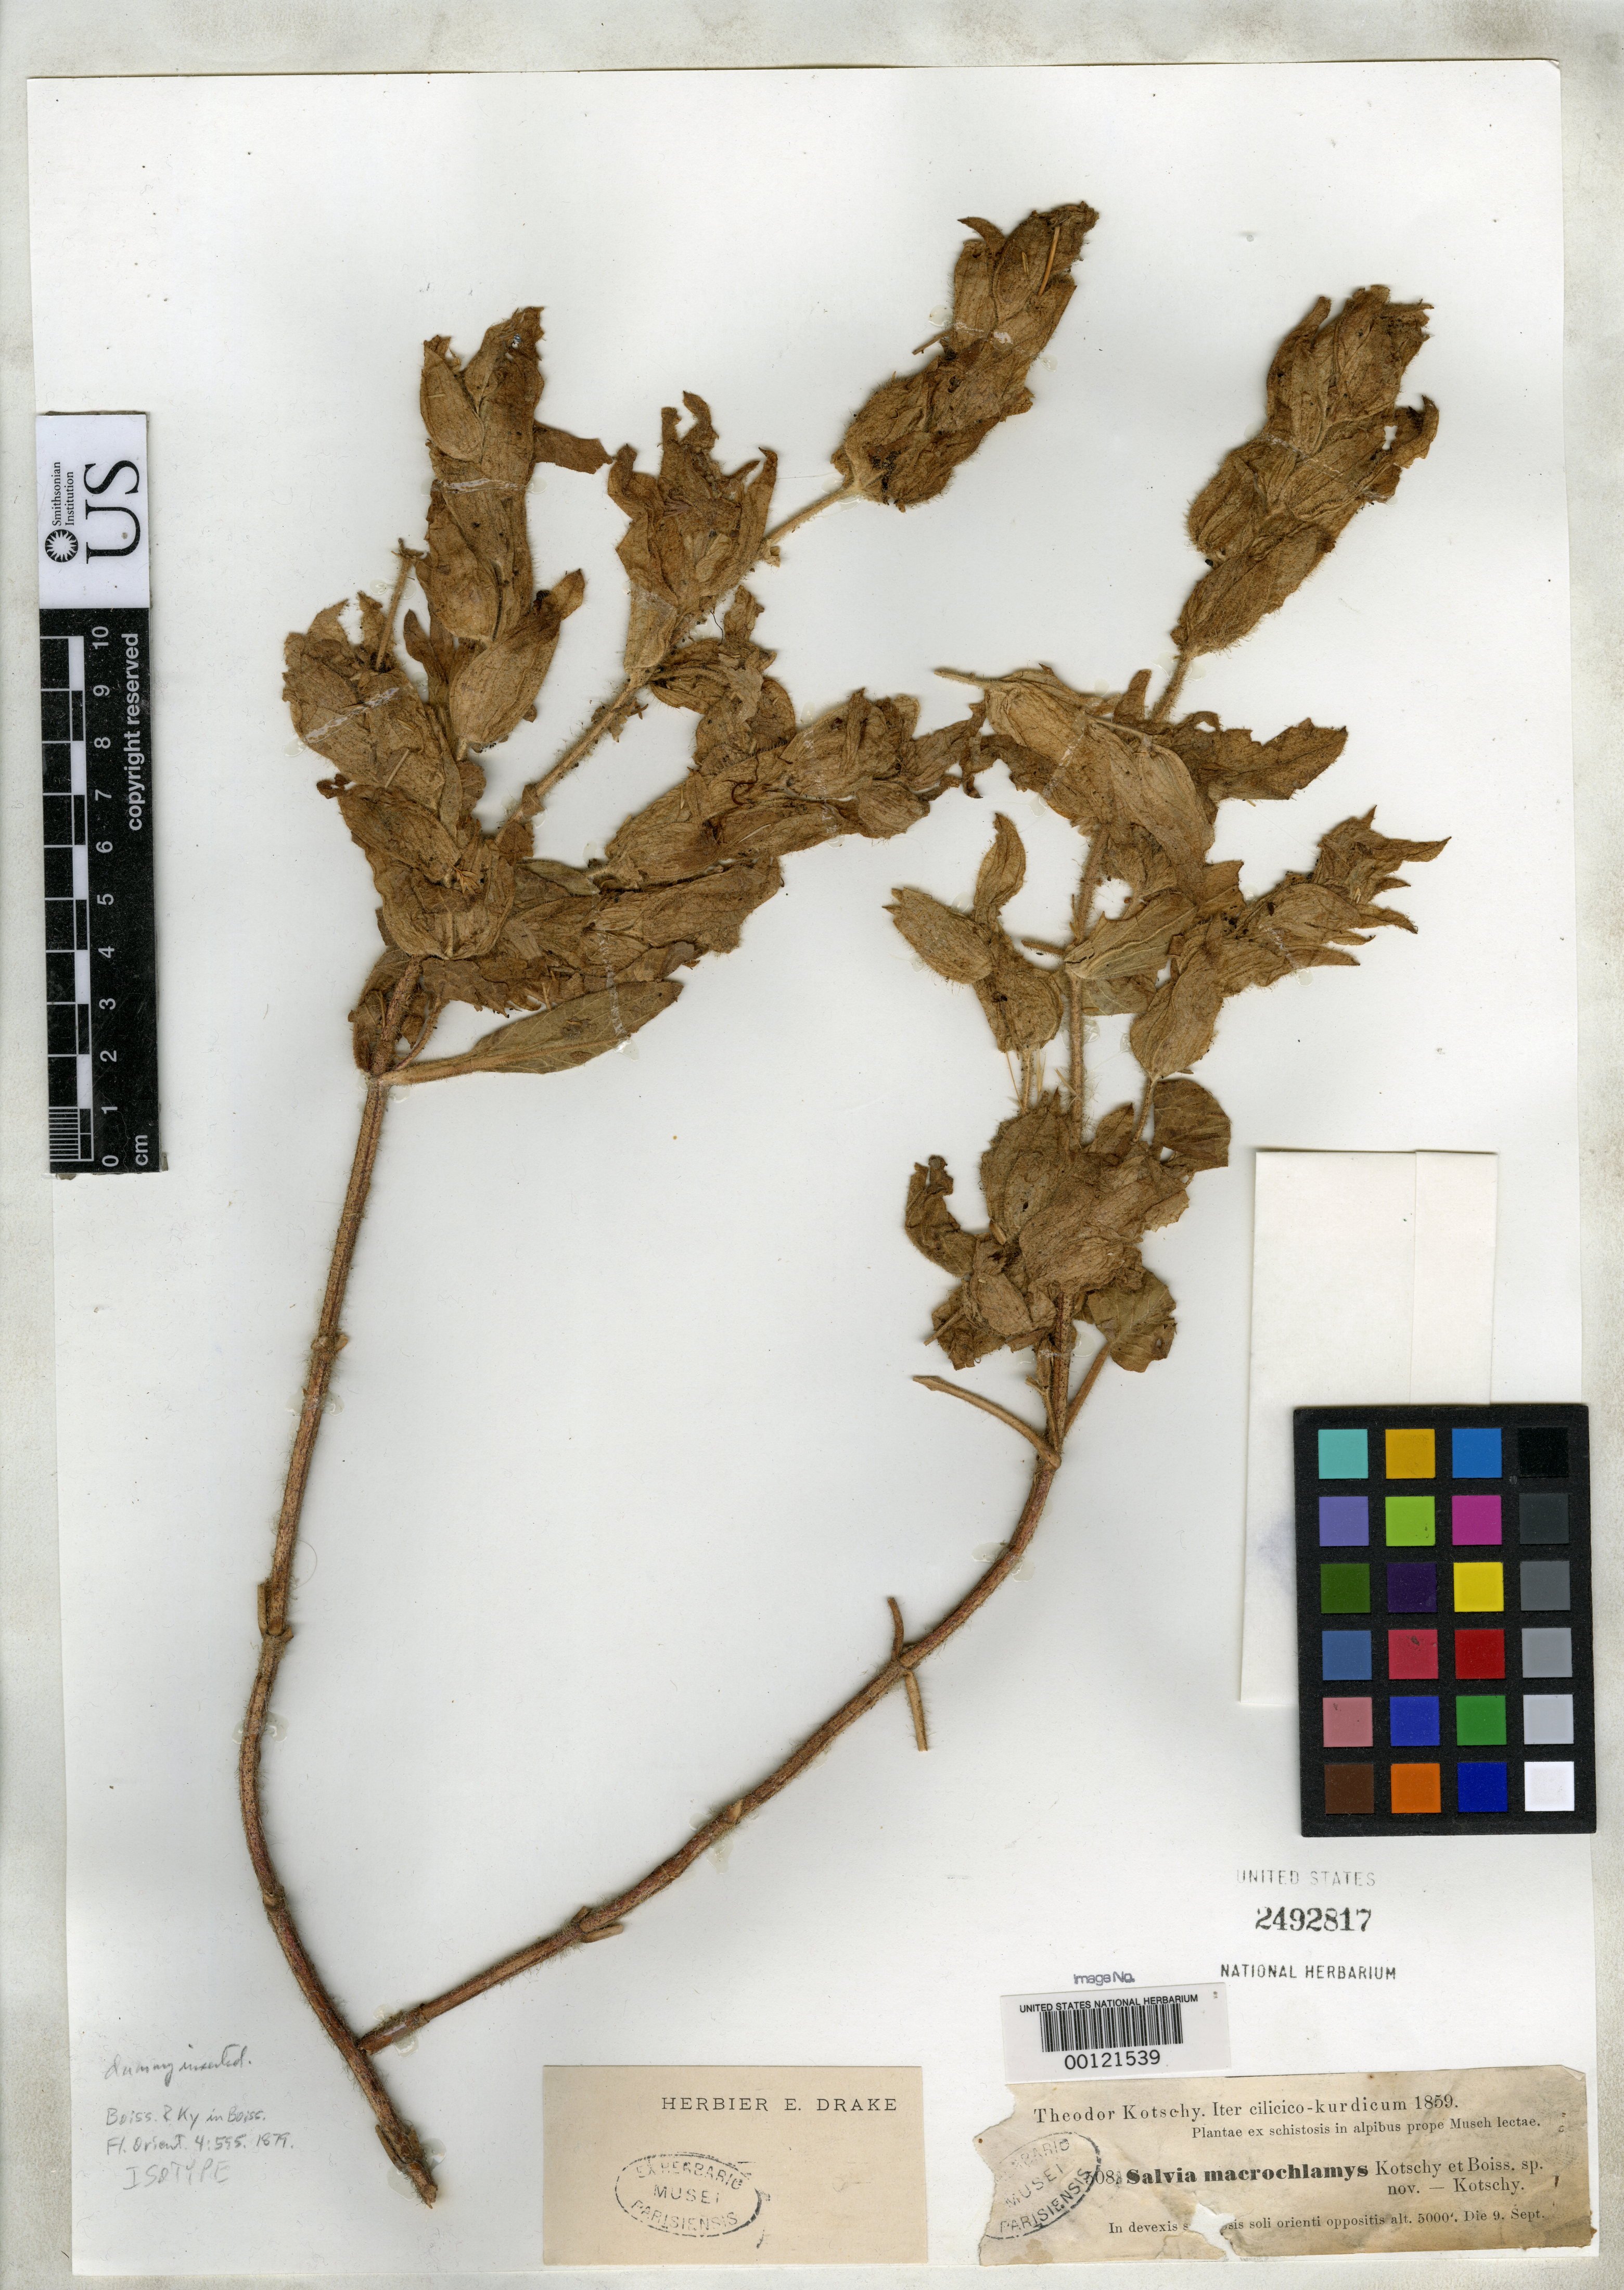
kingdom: Plantae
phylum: Tracheophyta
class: Magnoliopsida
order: Lamiales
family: Lamiaceae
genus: Salvia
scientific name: Salvia macrochlamys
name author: Boiss. & Kotschy in Boiss.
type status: Isotype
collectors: K. G. Kotschy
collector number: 508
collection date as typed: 09 Sep 1859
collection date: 1859-09-09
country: Turkey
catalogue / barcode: US 2492817